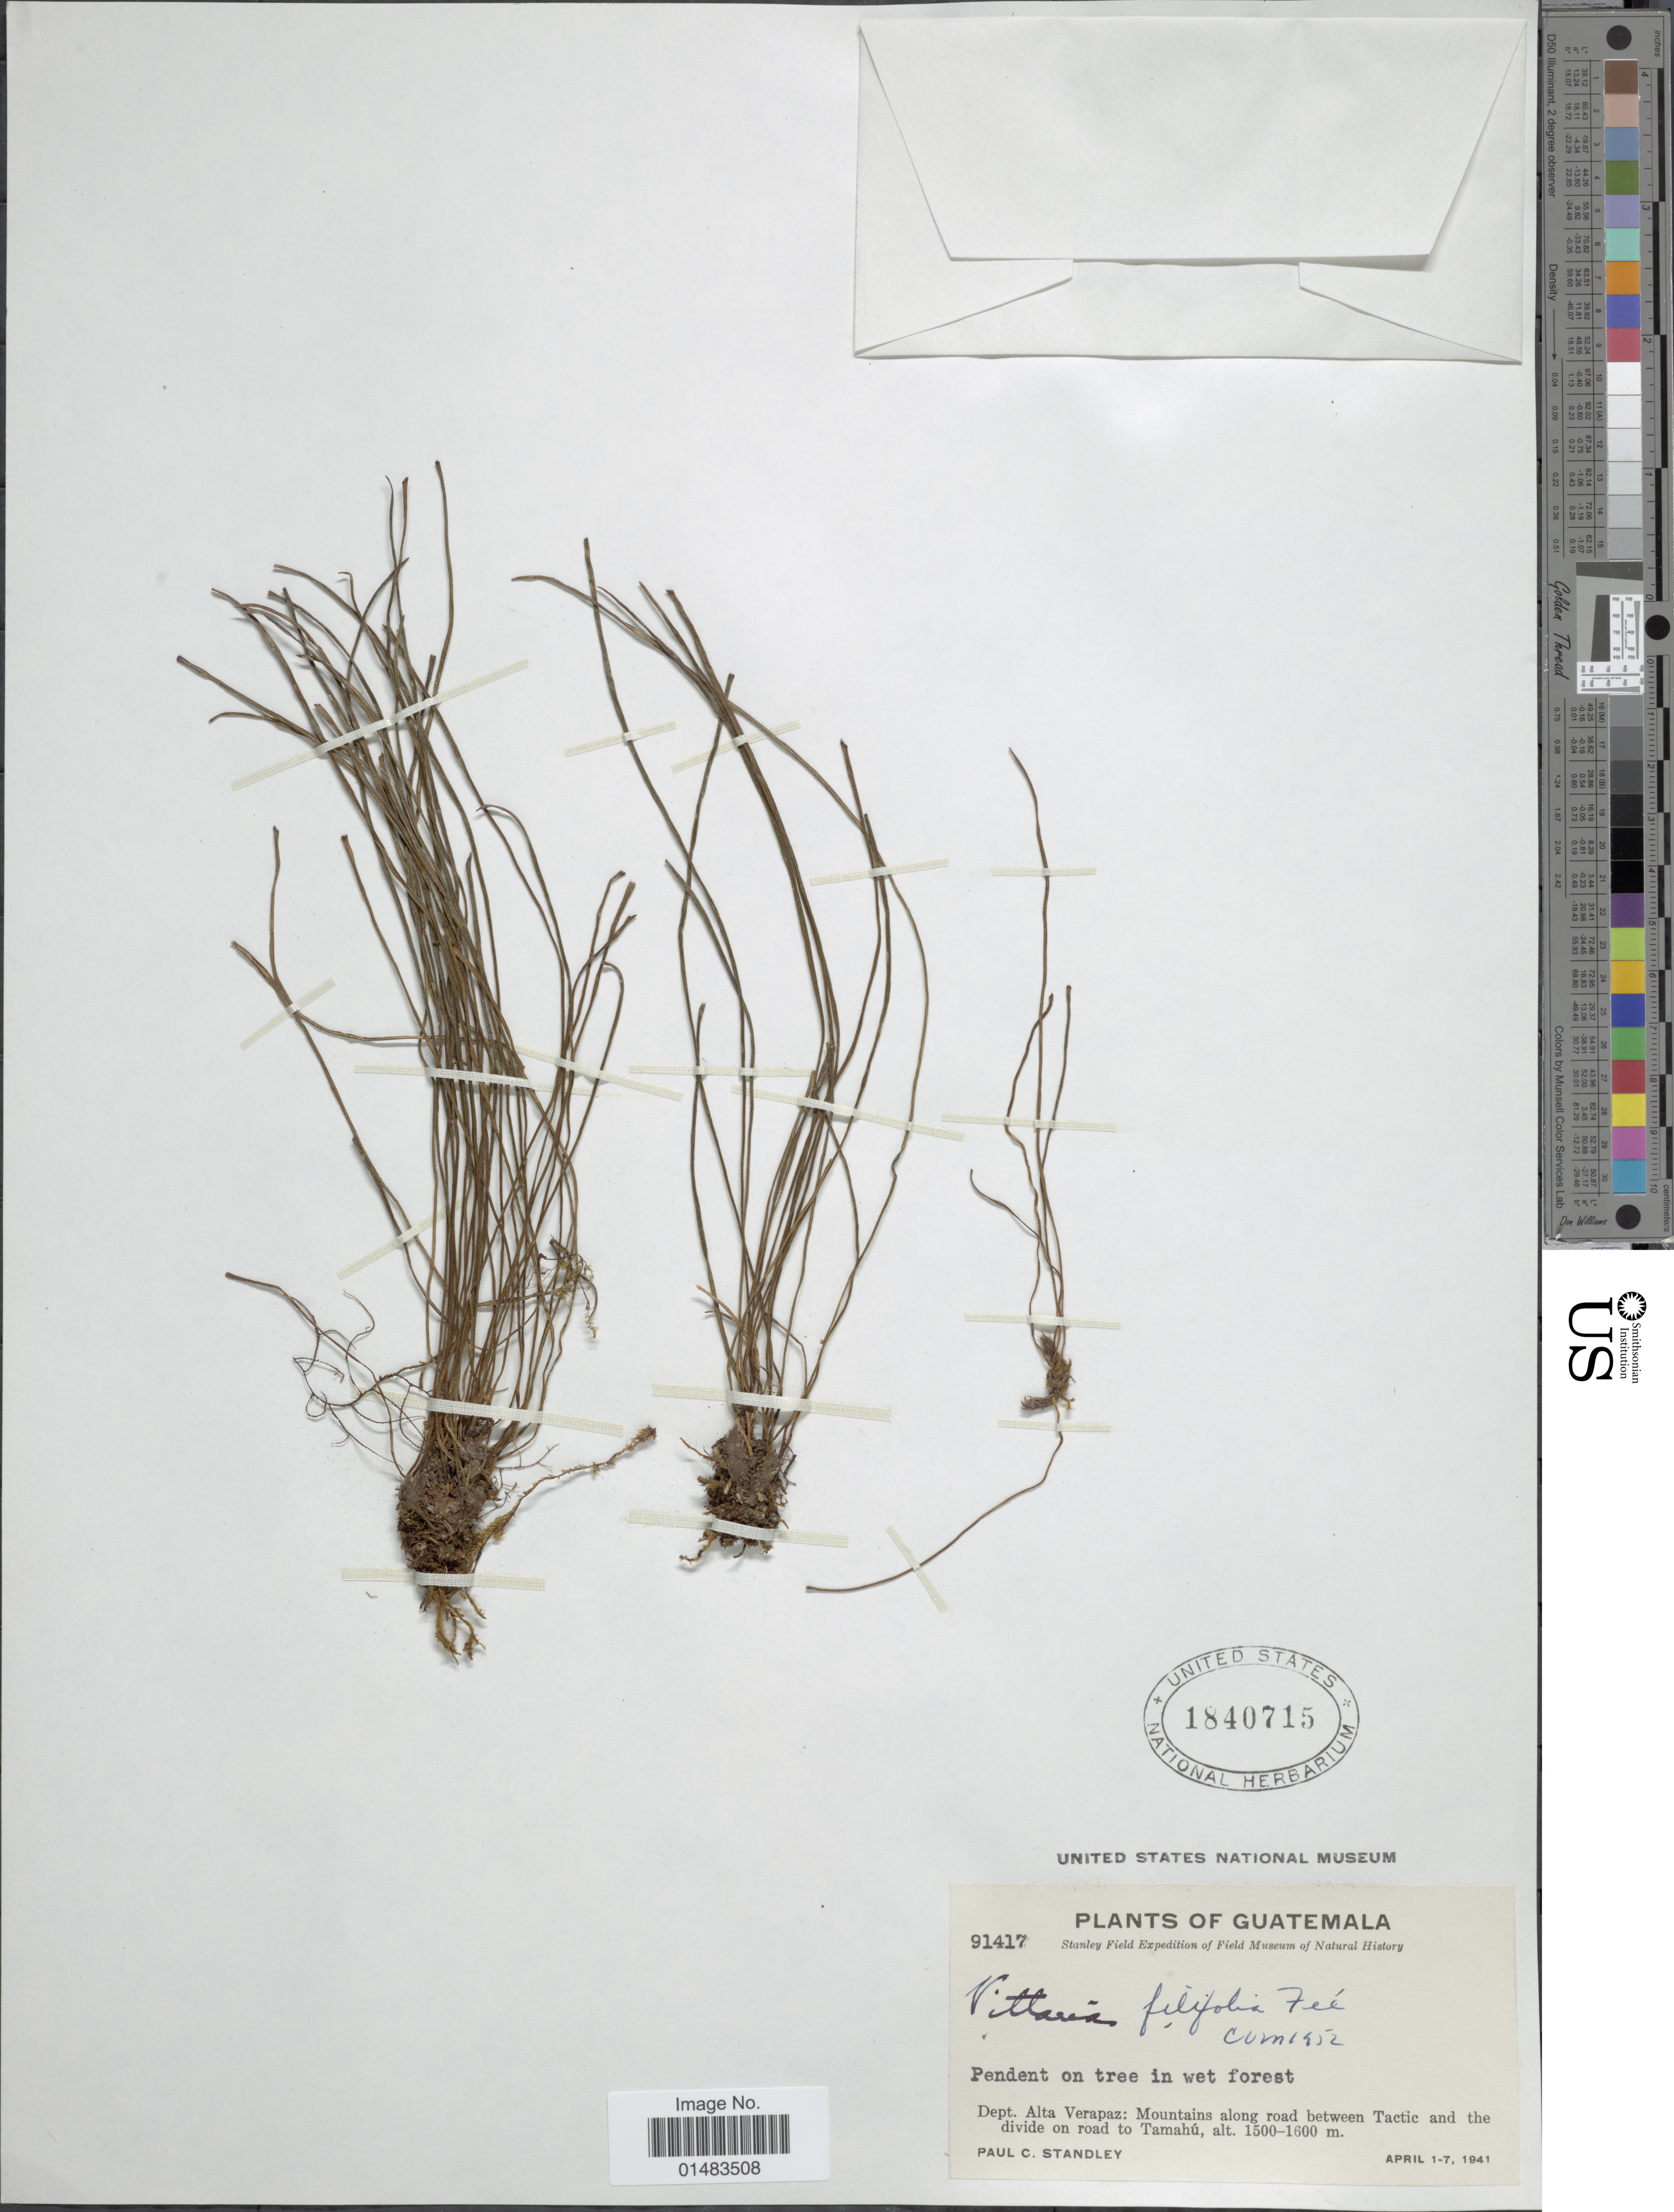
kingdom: Plantae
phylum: Tracheophyta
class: Polypodiopsida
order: Polypodiales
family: Pteridaceae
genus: Vittaria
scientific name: Vittaria graminifolia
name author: Kaulf.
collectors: P. C. Standley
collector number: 91417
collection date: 1941-04-01/1941-04-07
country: Guatemala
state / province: Alta Verapaz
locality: Guatemala, Mountains along road between Tactic and the divide on road to Tamahu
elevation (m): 1500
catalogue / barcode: US 1840715